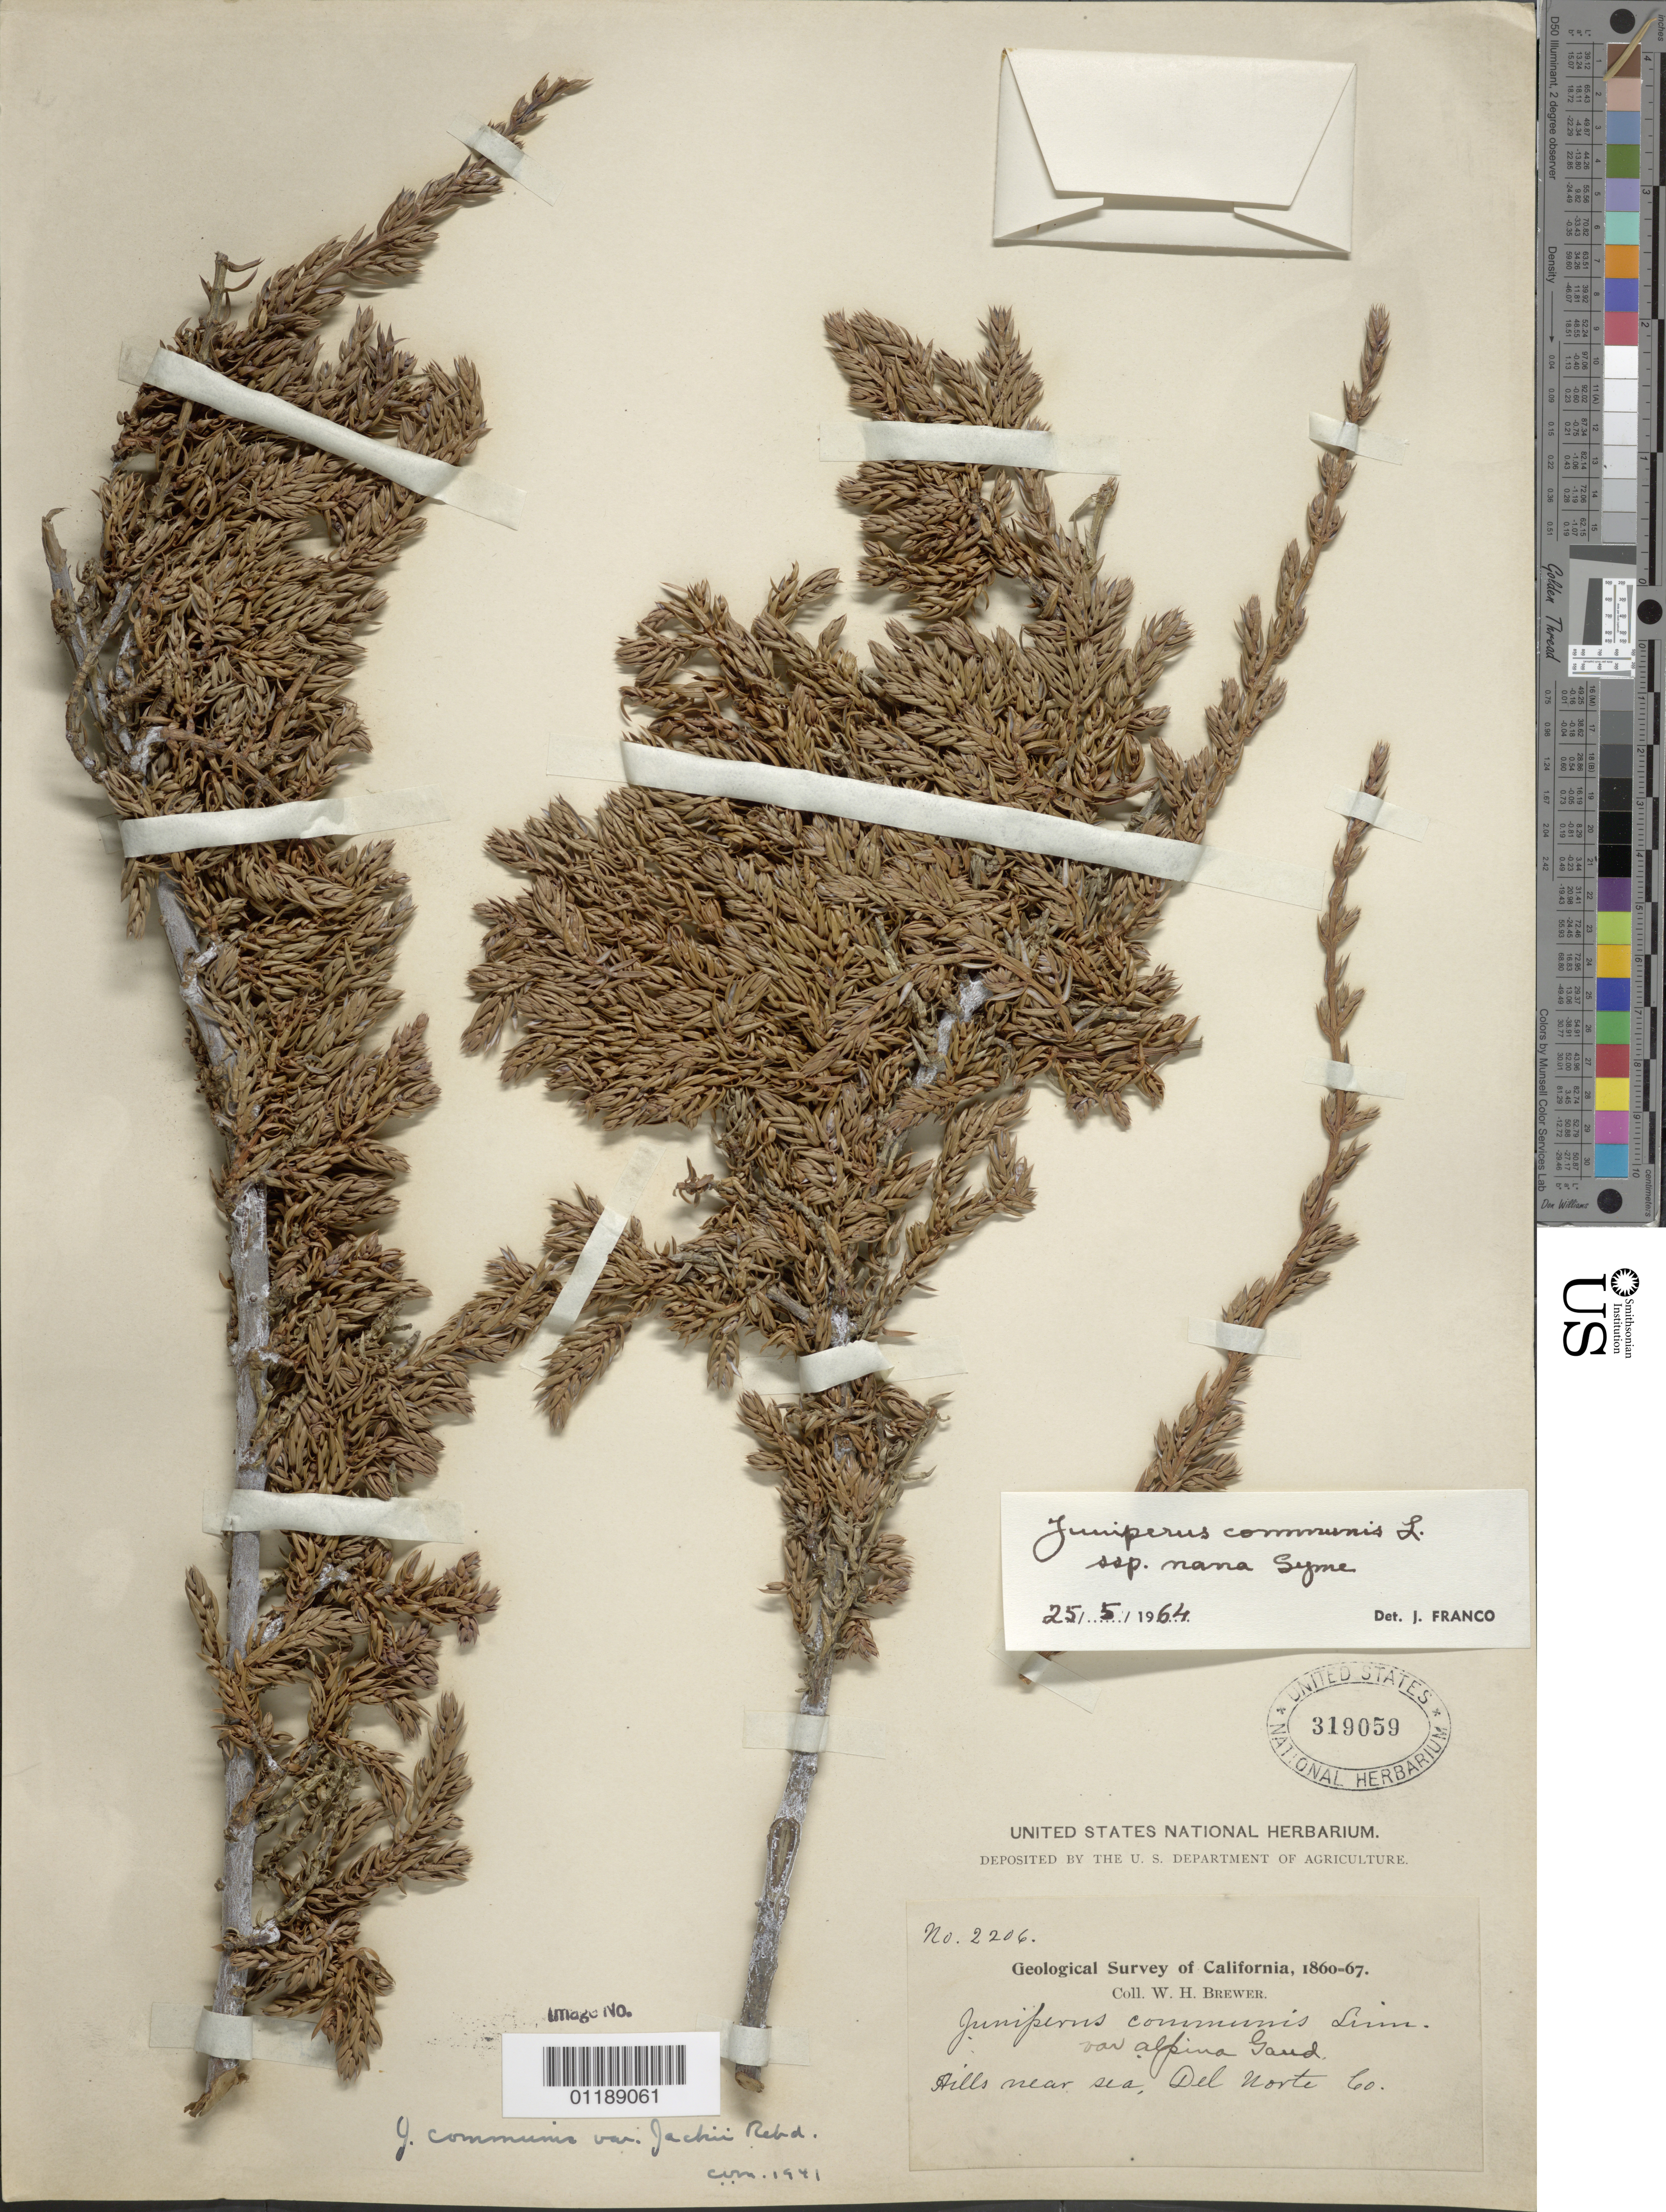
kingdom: Plantae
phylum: Tracheophyta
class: Pinopsida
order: Pinales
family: Cupressaceae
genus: Juniperus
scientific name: Juniperus communis subsp. nana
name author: (Willd.) Syme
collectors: W. H. Brewer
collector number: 2206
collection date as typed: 1860 to -- --- 1867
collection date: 1860/1867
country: United States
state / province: California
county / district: Del Norte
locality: Hills near sea.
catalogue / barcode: US 319059